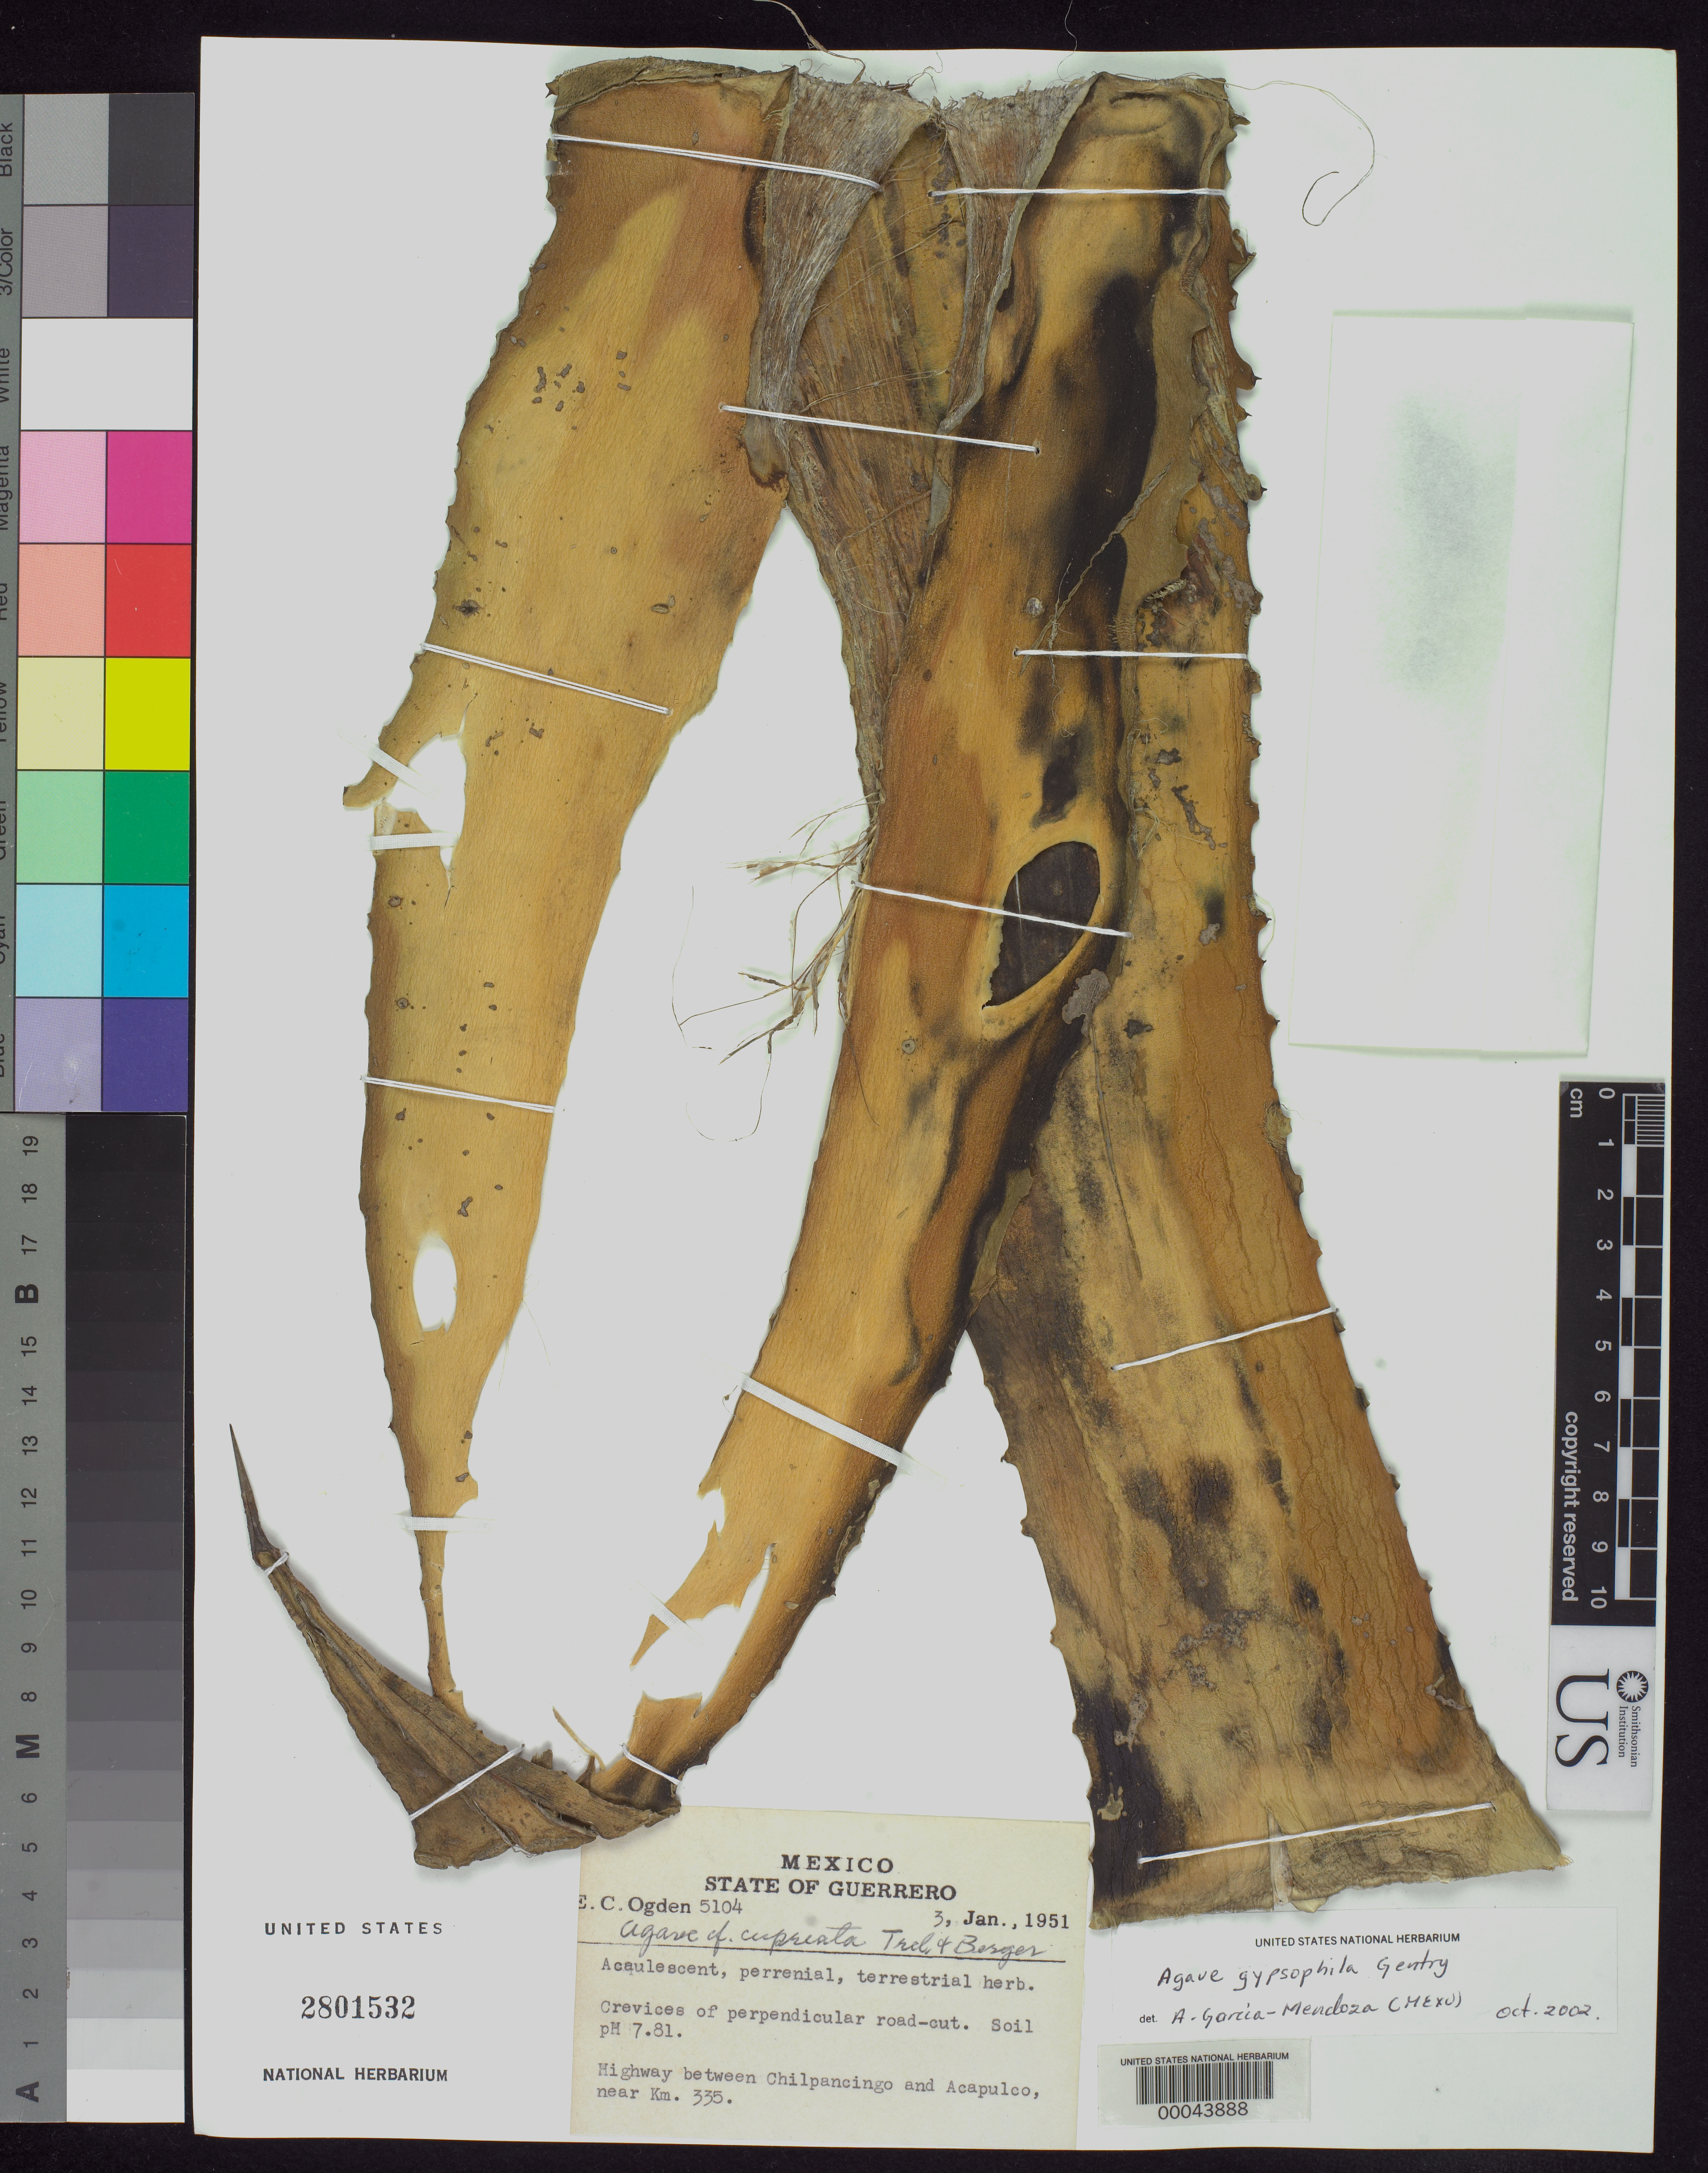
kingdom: Plantae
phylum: Tracheophyta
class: Liliopsida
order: Asparagales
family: Asparagaceae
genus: Agave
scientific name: Agave gypsophila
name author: Gentry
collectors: E. C. Ogden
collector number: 5104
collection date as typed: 03 Jan 1951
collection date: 1951-01-03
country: Mexico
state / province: Guerrero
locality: Highway between Chilpancingo and Acapulco, near km 335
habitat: Crevices of perpendicular road-cut. soil ph 7.81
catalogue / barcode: US 2801532